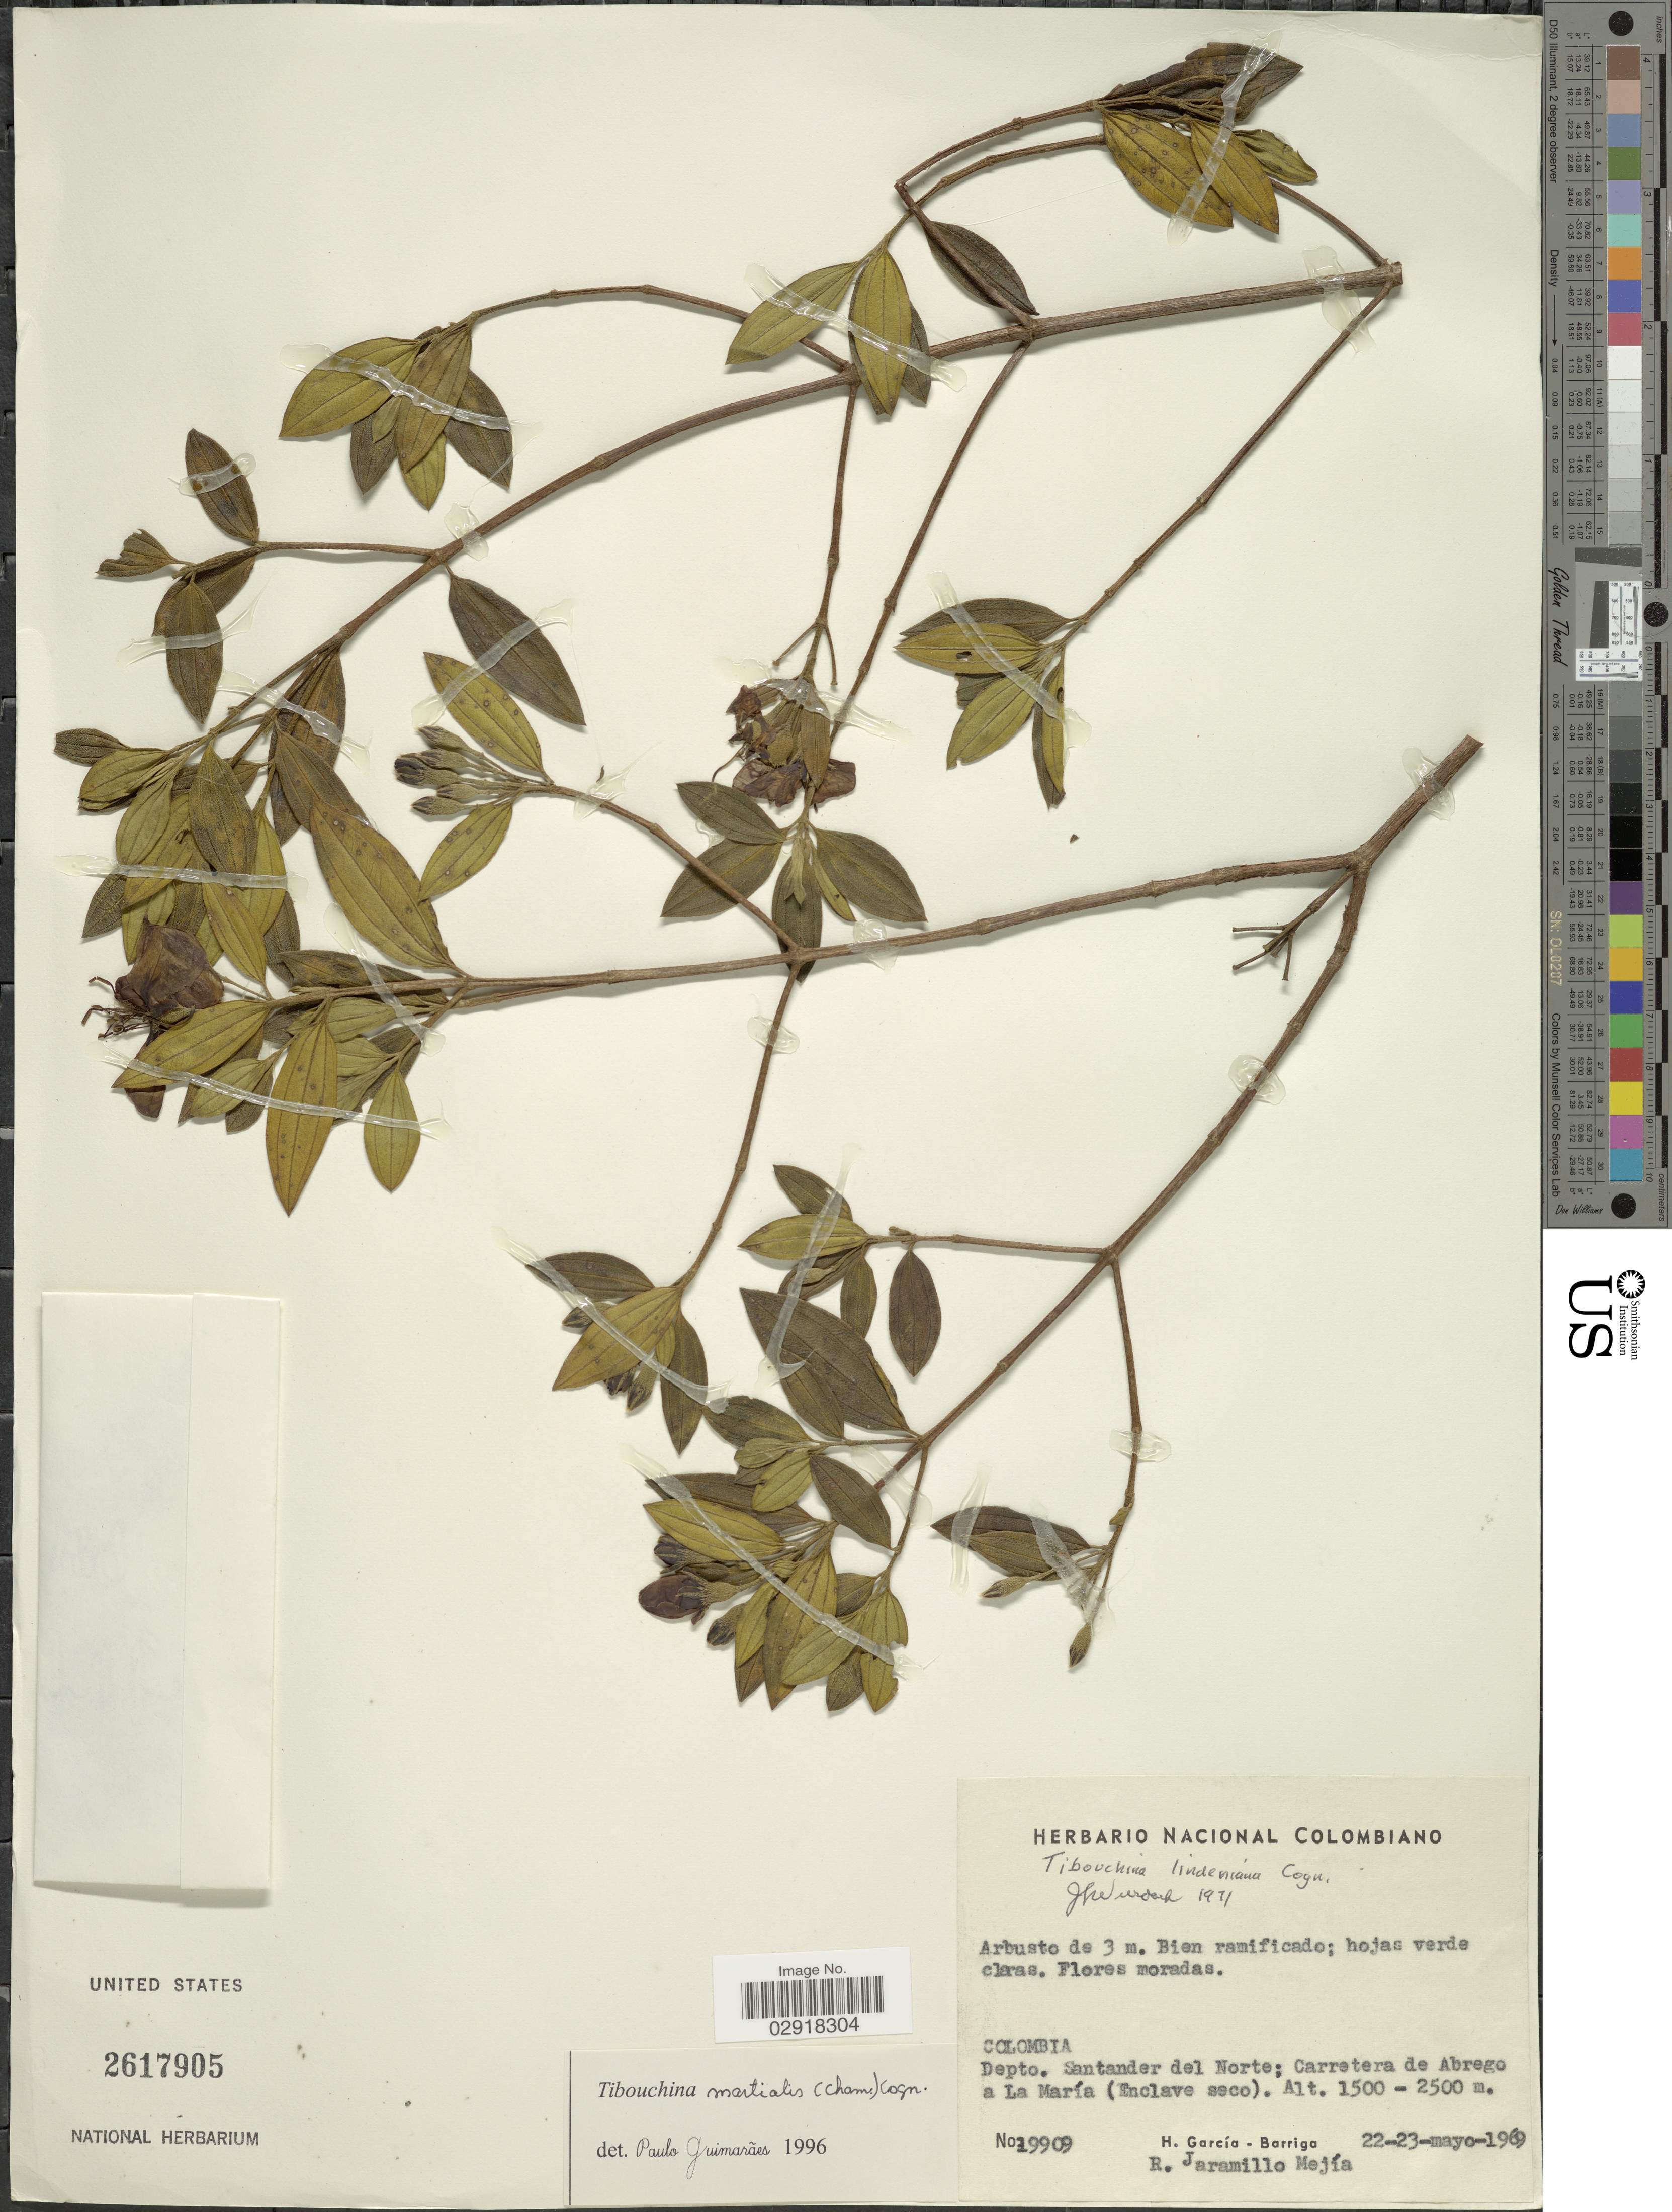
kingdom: Plantae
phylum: Tracheophyta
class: Magnoliopsida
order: Myrtales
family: Melastomataceae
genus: Pleroma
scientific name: Pleroma martiale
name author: (Cham.) Triana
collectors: H. García Barriga & R. Jaramillo M.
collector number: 19909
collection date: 1969-05-22/1969-05-23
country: Colombia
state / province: Norte de Santander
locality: Depto. Santander del Norte, Carretera de Abrego a La María (Enclave seco).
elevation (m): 1500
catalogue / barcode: US 2617905